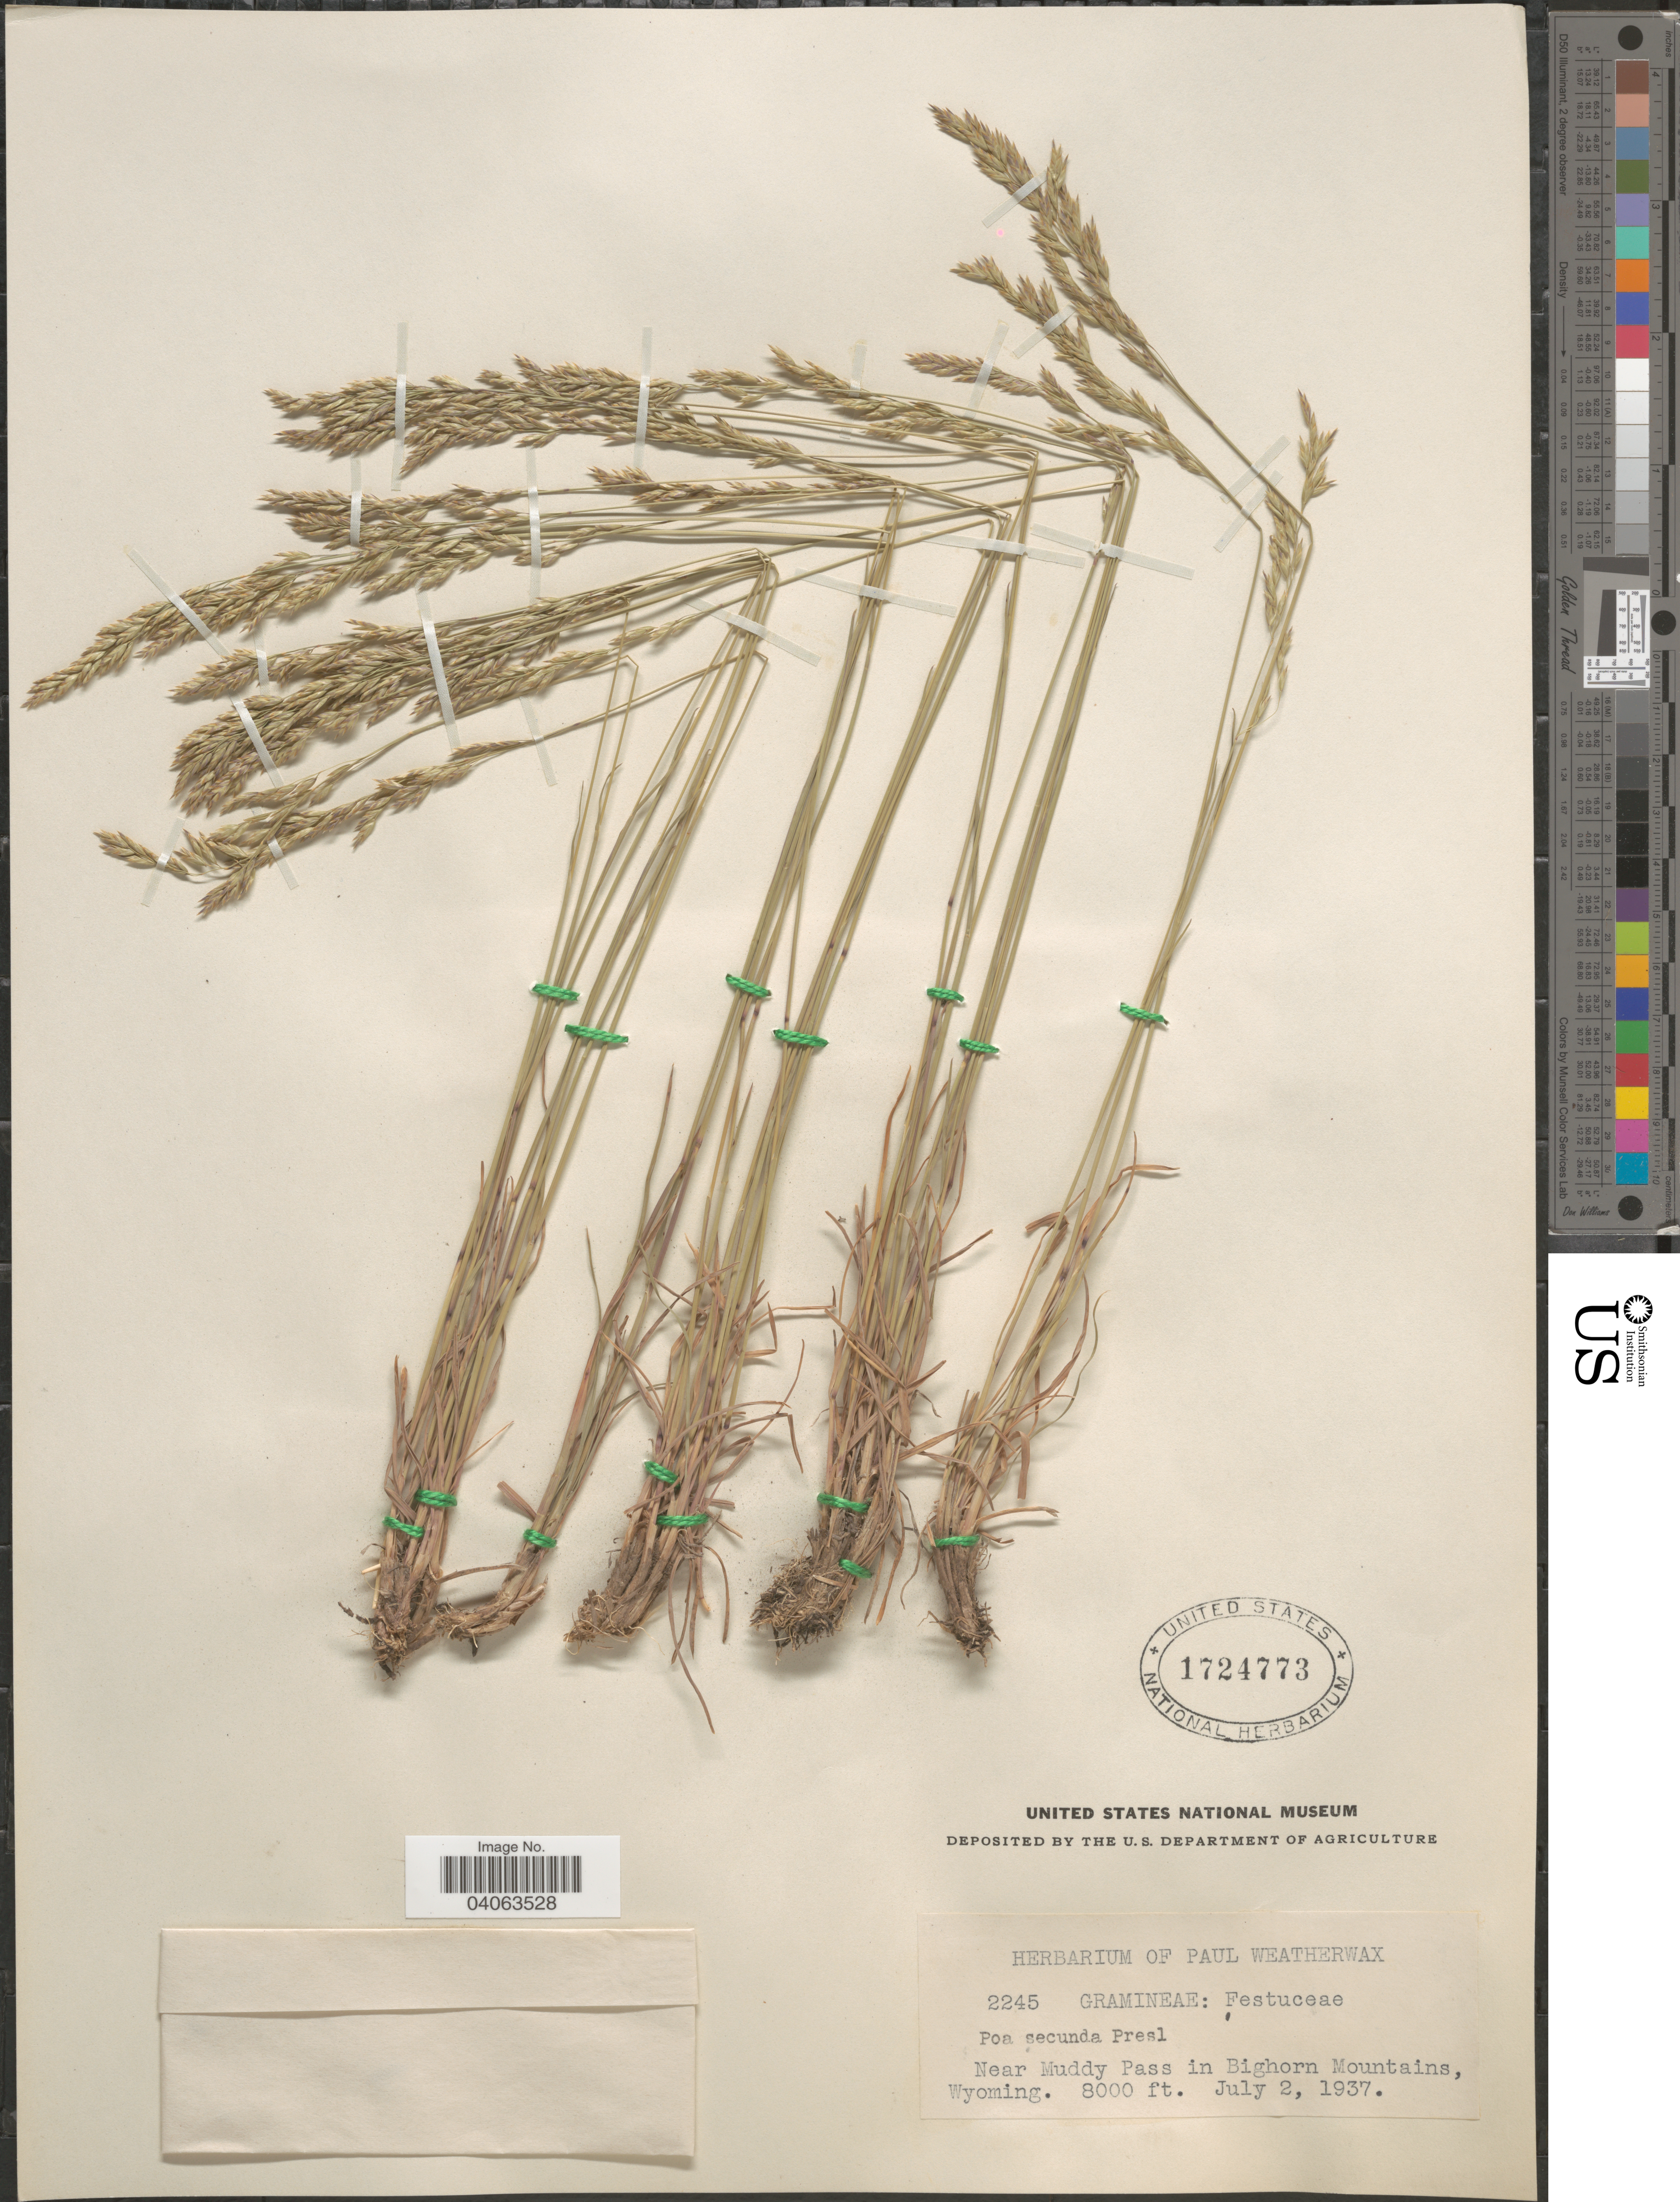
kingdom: Plantae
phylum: Tracheophyta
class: Liliopsida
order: Poales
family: Poaceae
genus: Poa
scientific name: Poa secunda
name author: J. Presl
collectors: Ex herb. Paul Weatherwax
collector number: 2245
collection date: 1937-07-02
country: United States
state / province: Wyoming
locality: Near Muddy Pass in Bighorn Mountains.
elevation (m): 2438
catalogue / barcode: US 1724773